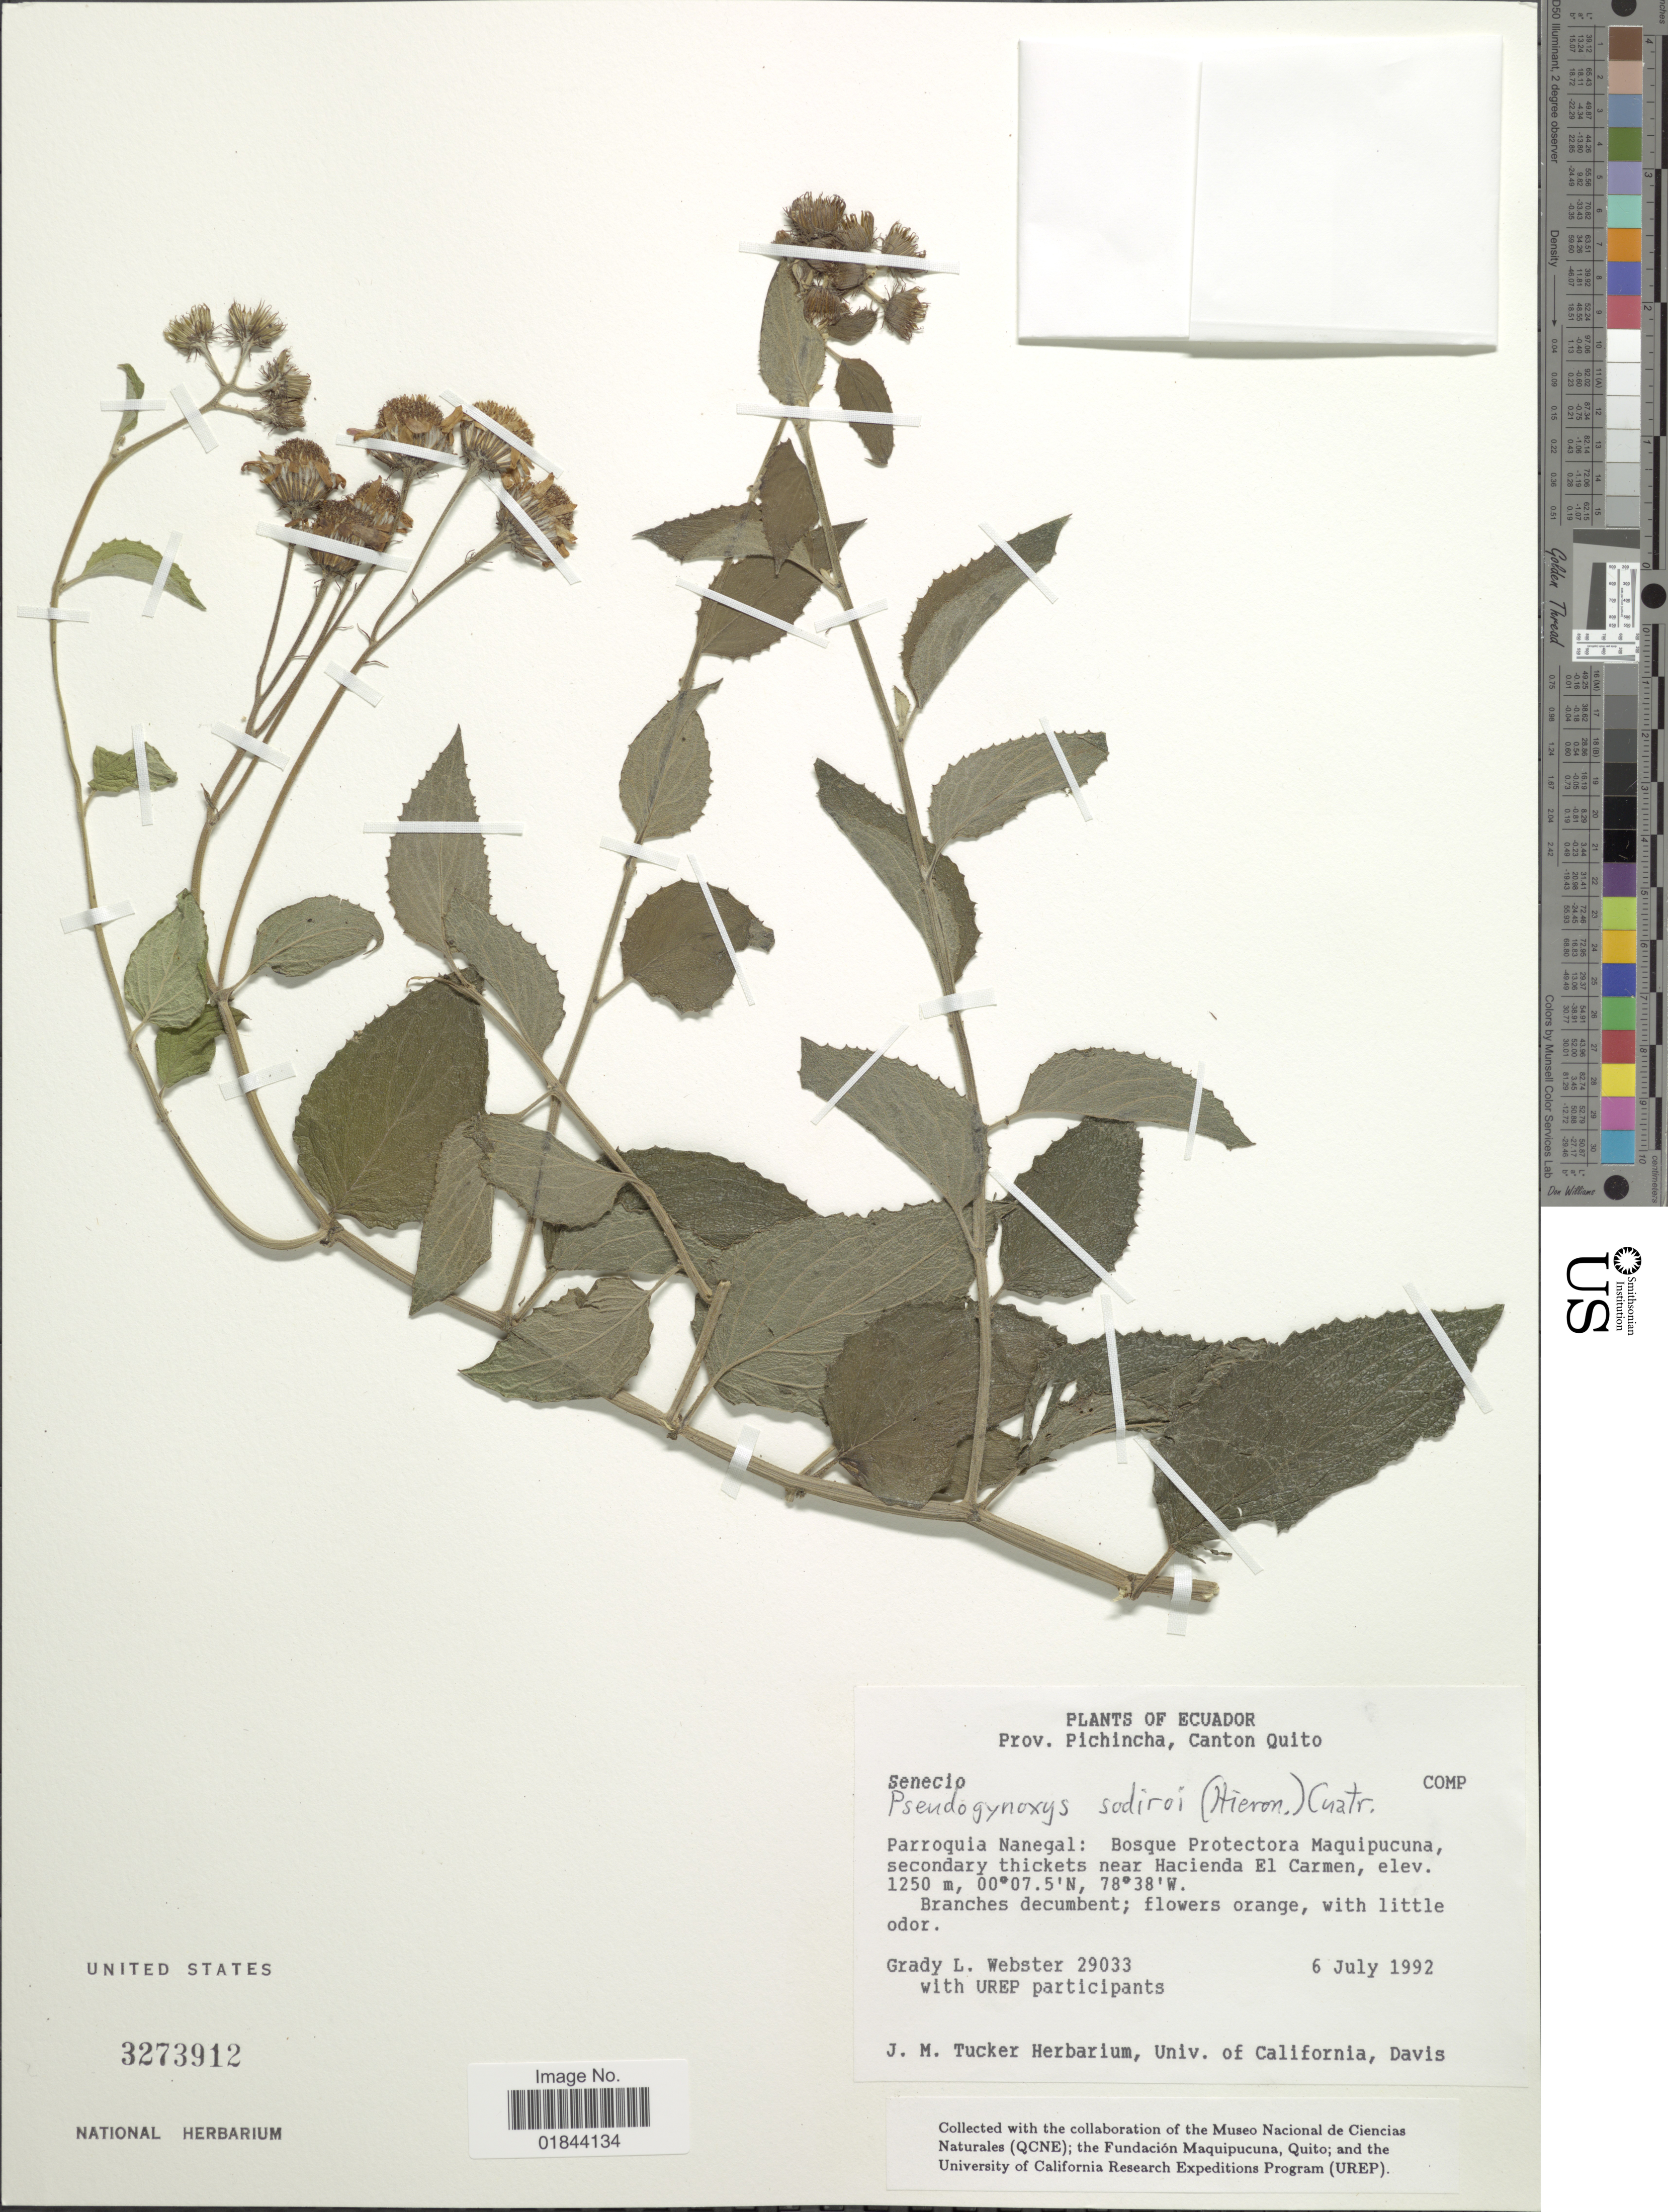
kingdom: Plantae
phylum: Tracheophyta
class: Magnoliopsida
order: Asterales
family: Asteraceae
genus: Pseudogynoxys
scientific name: Pseudogynoxys sonchoides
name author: (Kunth) Cuatrec.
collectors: G. L. Webster & et al.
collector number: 29033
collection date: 1992-07-06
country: Ecuador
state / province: Pichincha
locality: Canton Quito, Parroquia Nanegal: Bosque Protectora Maquipucuna, secondary thickets near Hacienda El Carmen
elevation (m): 1250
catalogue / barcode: US 3273912